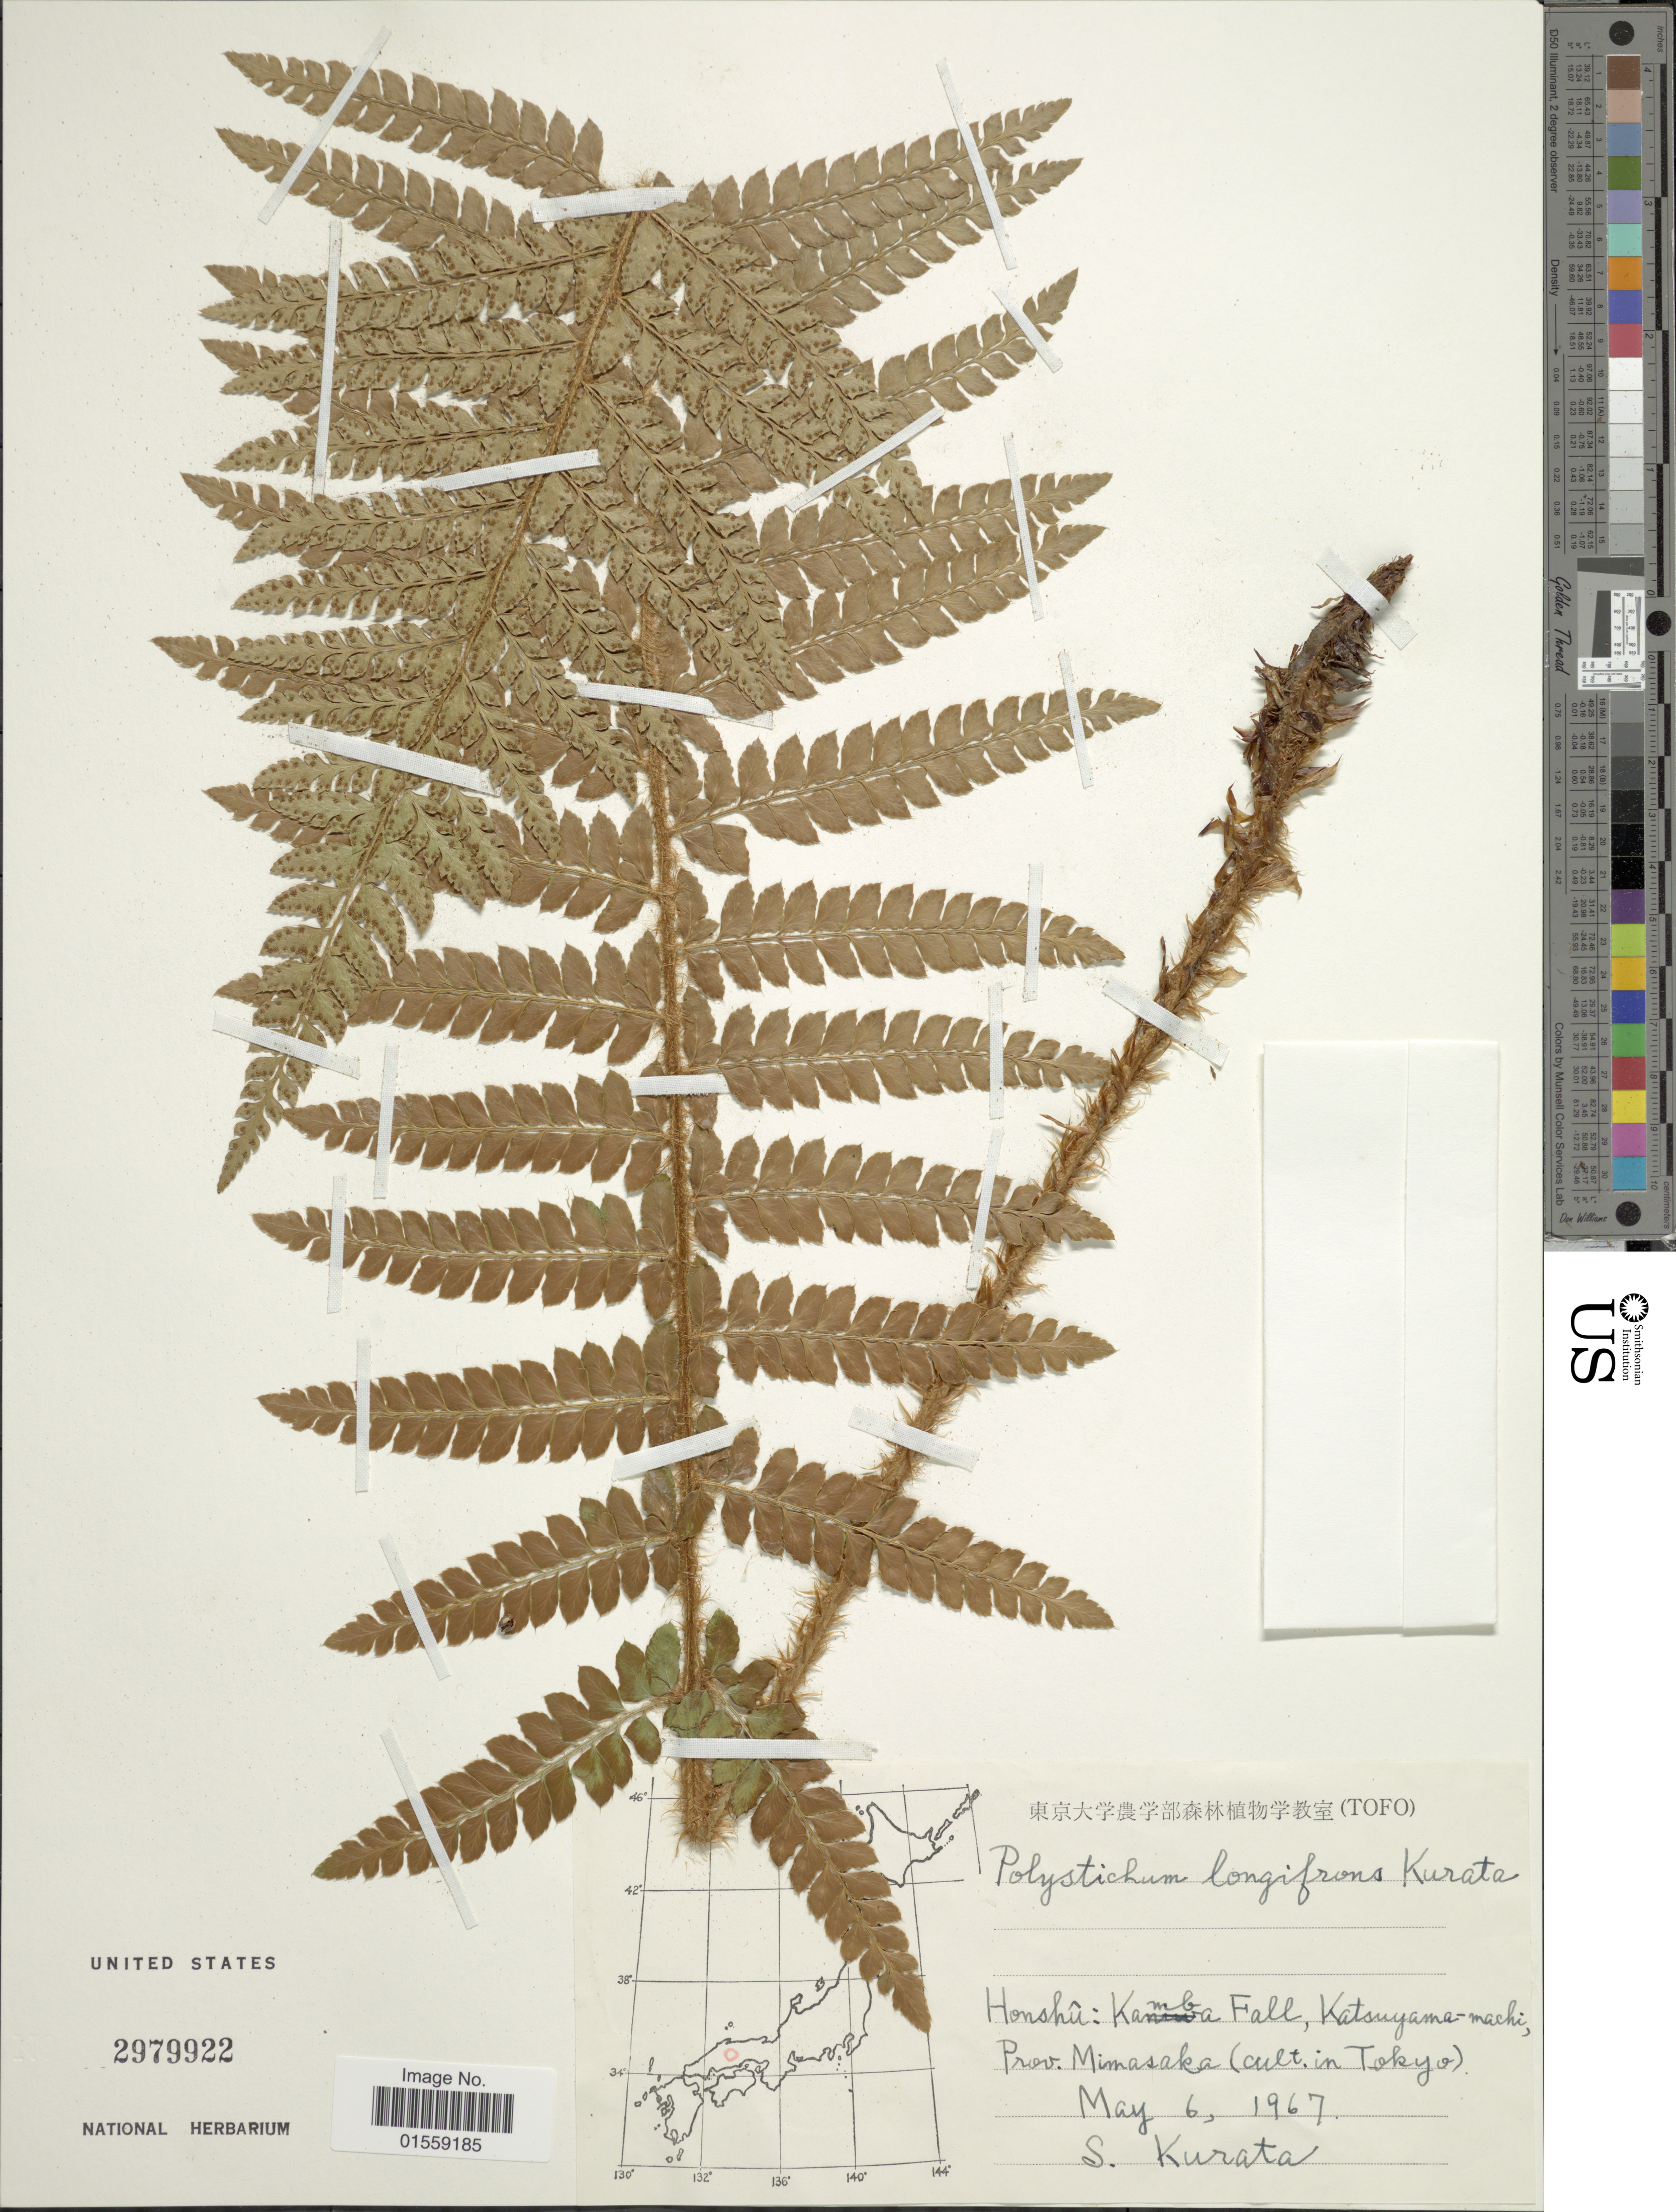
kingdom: Plantae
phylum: Tracheophyta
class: Polypodiopsida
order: Polypodiales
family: Dryopteridaceae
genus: Polystichum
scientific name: Polystichum longifrons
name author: Sa. Kurata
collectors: Sa. Kurata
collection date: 1967-05-06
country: Japan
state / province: Tokyo, Federal City of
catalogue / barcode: US 2979922